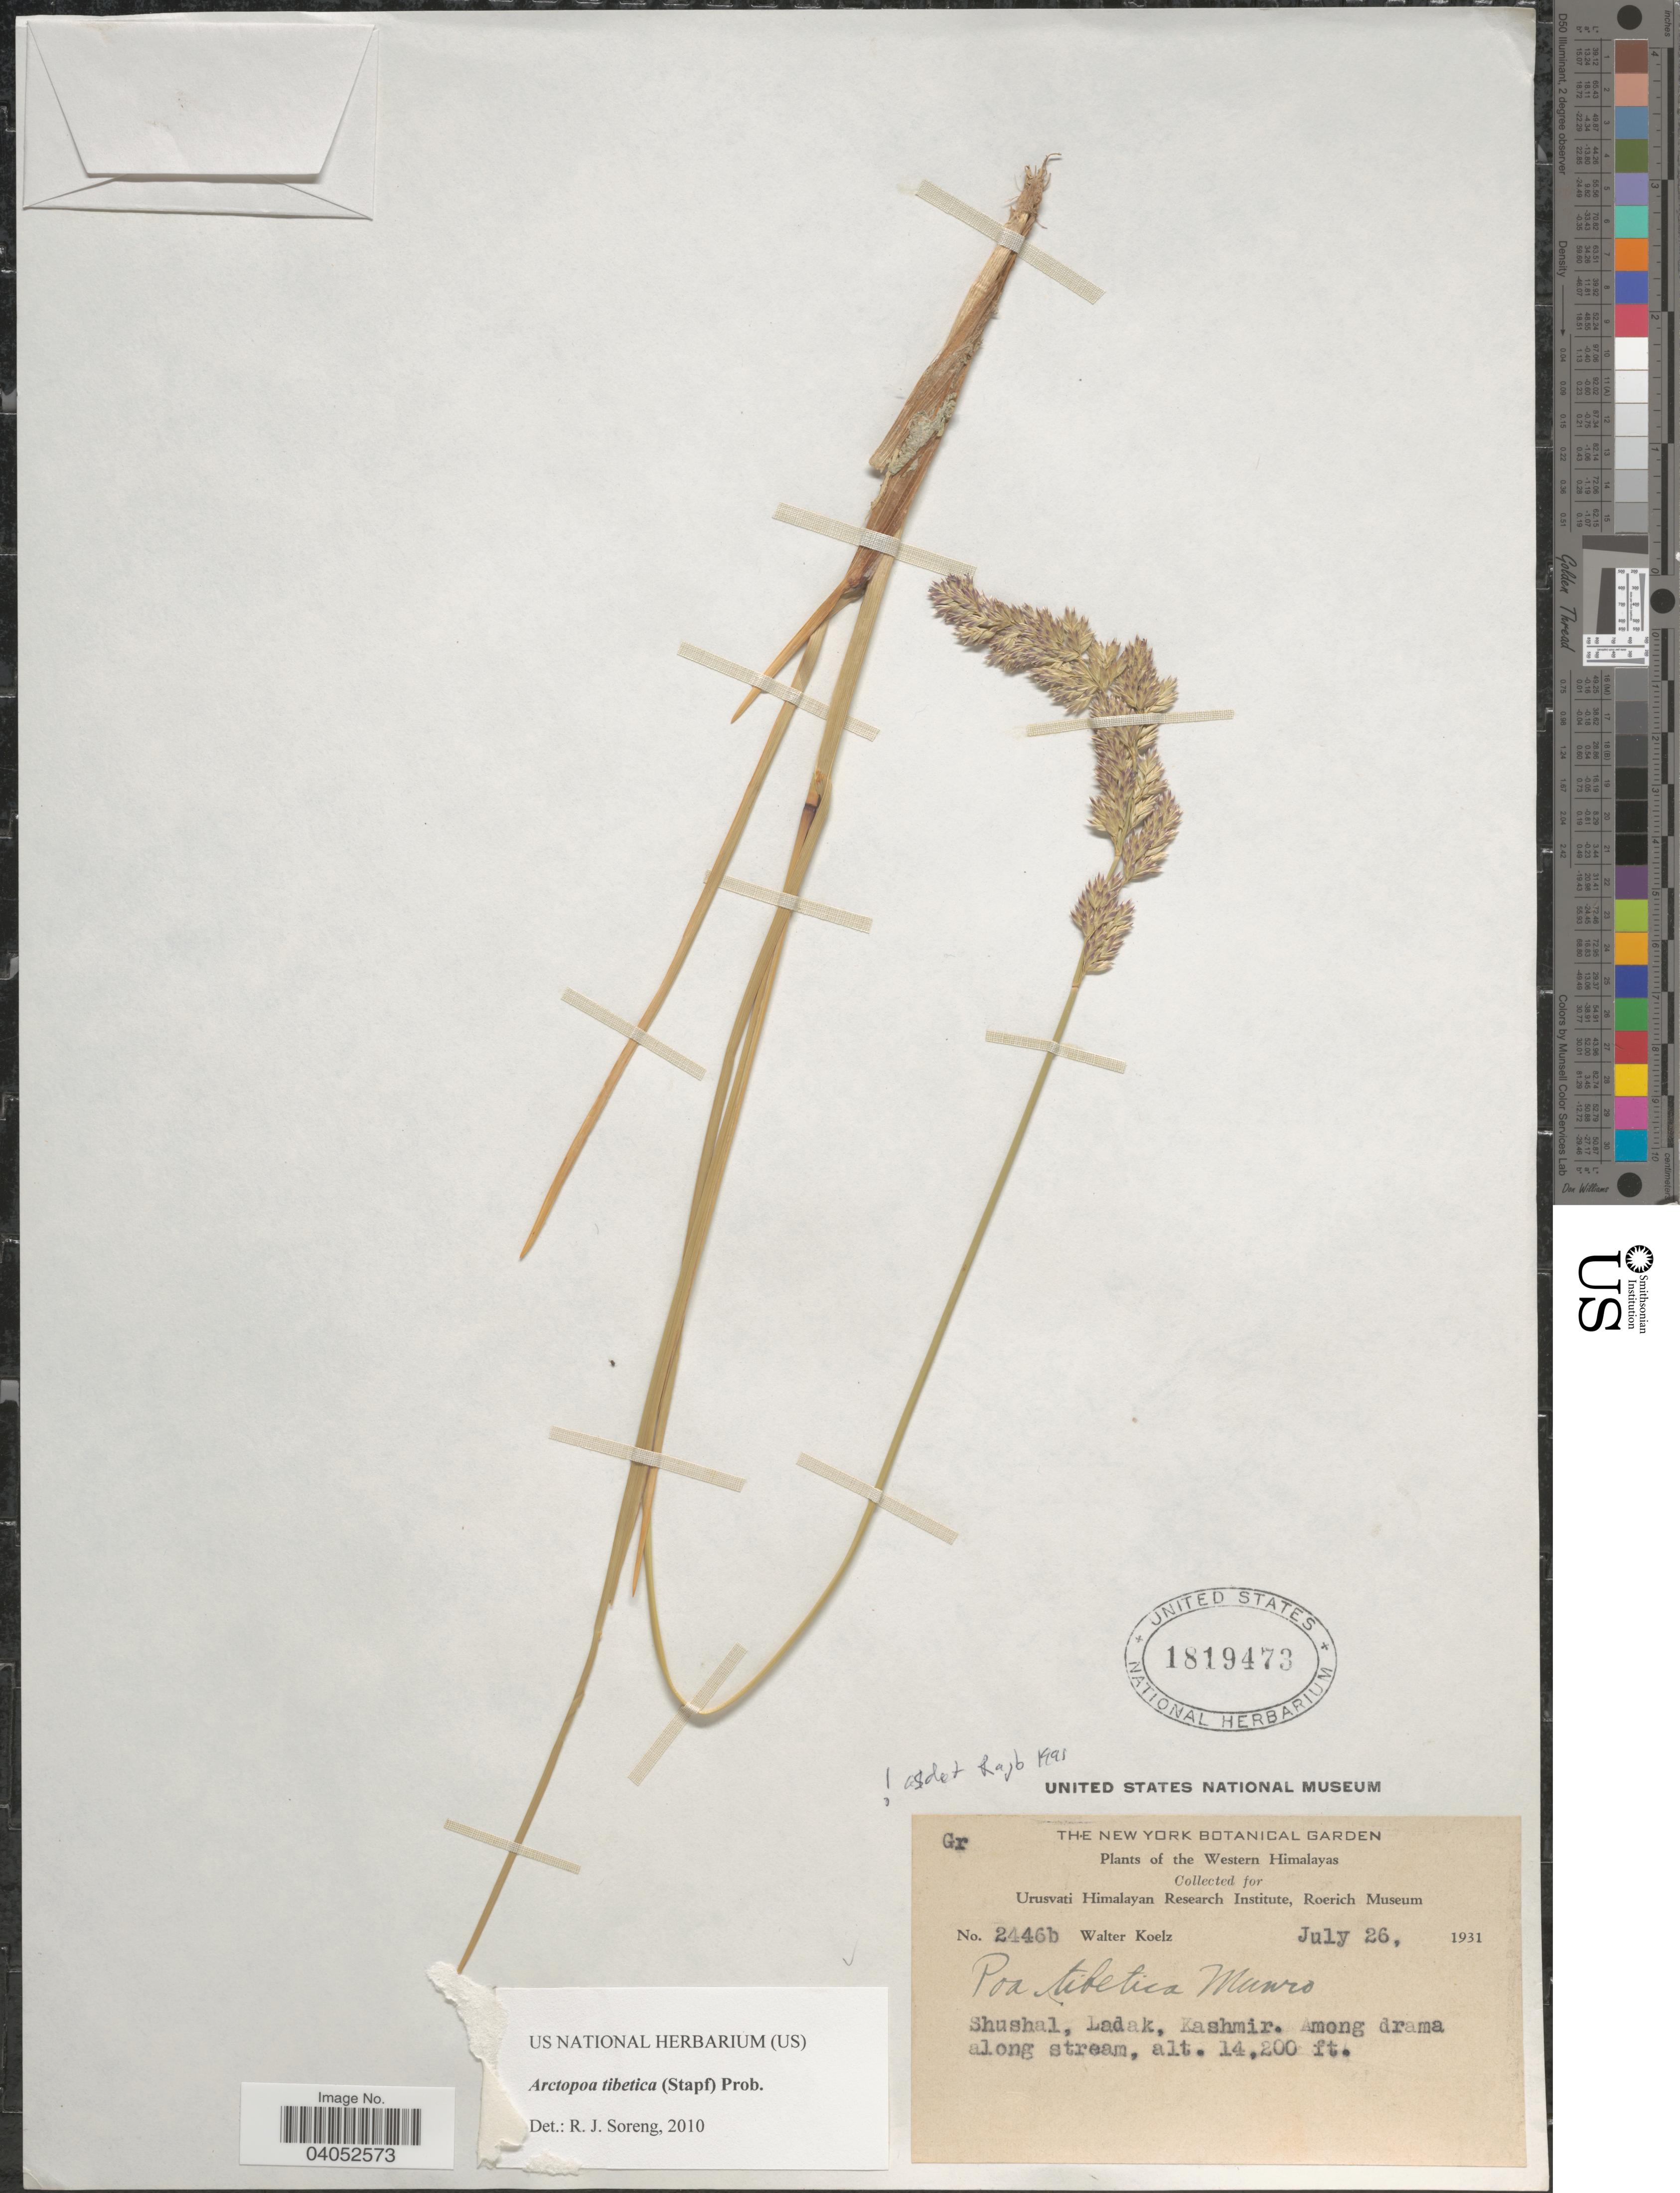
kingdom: Plantae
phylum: Tracheophyta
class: Liliopsida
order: Poales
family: Poaceae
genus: Arctopoa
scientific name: Arctopoa tibetica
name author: (Munro ex Stapf) Prob.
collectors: W. N. Koelz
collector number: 2446b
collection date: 1931-07-26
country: India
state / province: Ladakh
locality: Western Himalayas. Shushal, Ladak, Kashmir. Among drama along stream.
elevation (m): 4328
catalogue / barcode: US 1819473